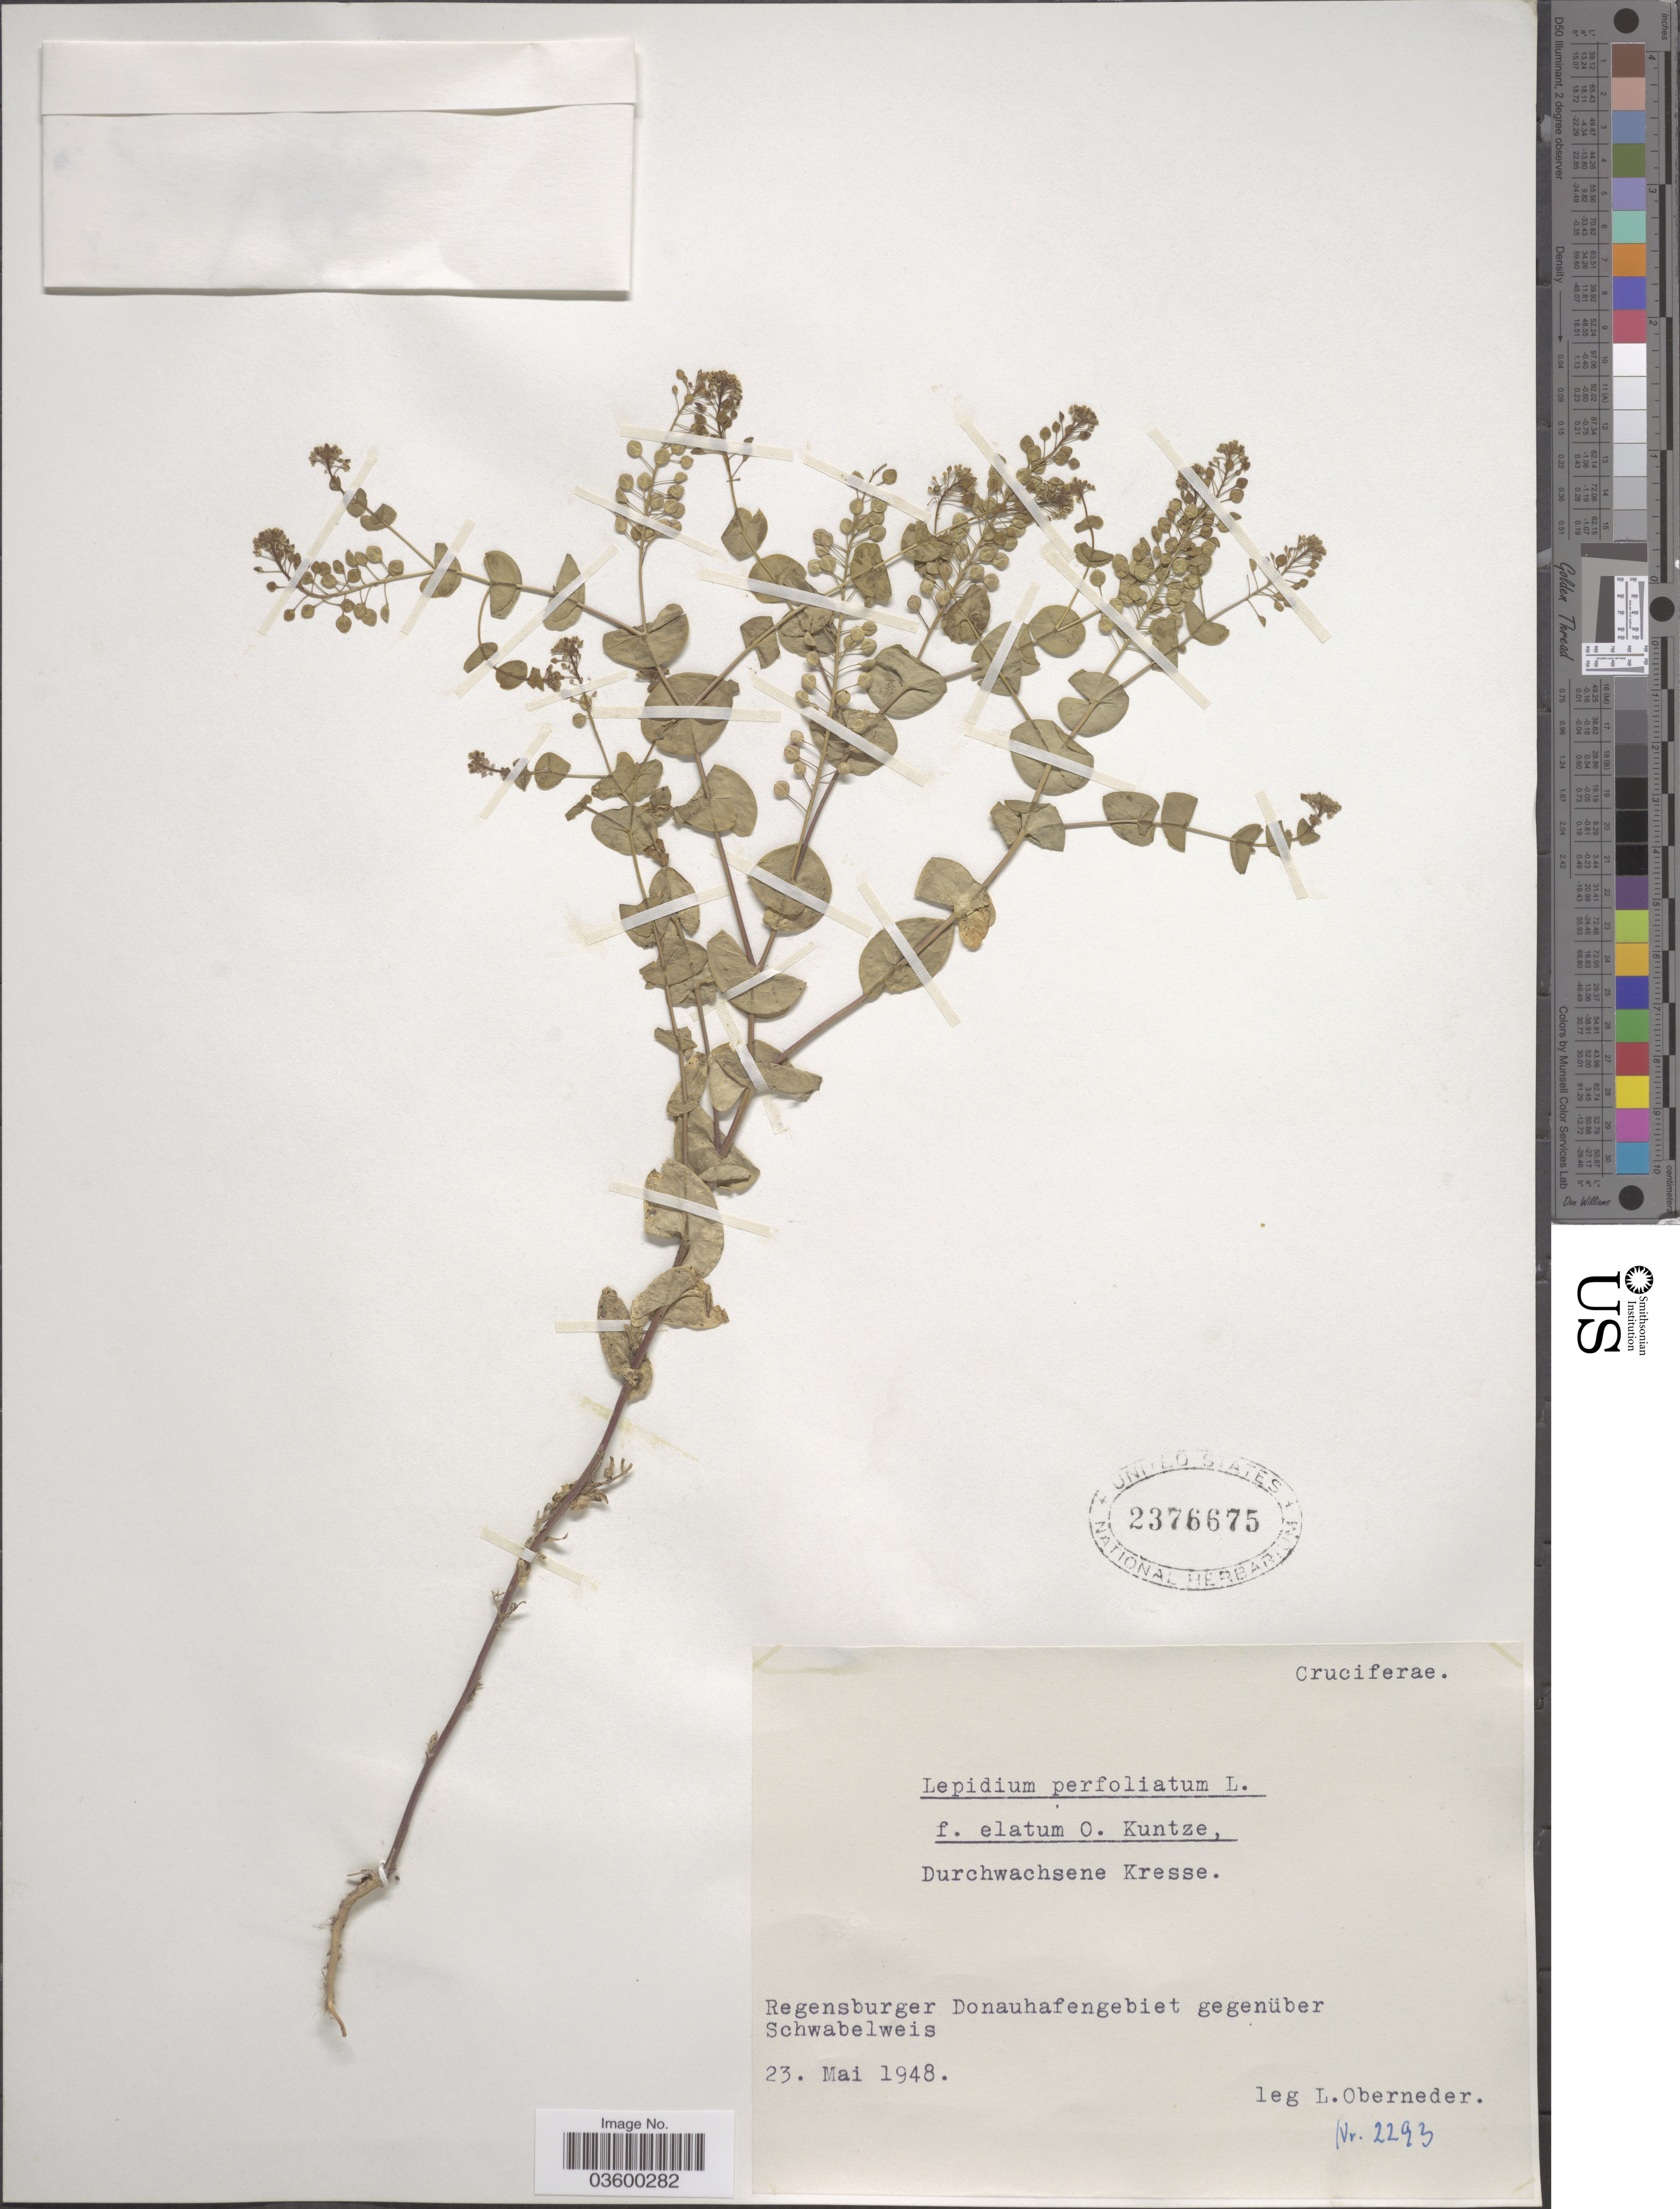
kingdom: Plantae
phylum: Tracheophyta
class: Magnoliopsida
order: Brassicales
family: Brassicaceae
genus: Lepidium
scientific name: Lepidium perfoliatum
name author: L.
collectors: L. Oberneder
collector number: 2293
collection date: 1948-05-23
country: Germany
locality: Regensburger Donauhafengebiet gegenüber Schwabelweis.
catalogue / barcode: US 2376675